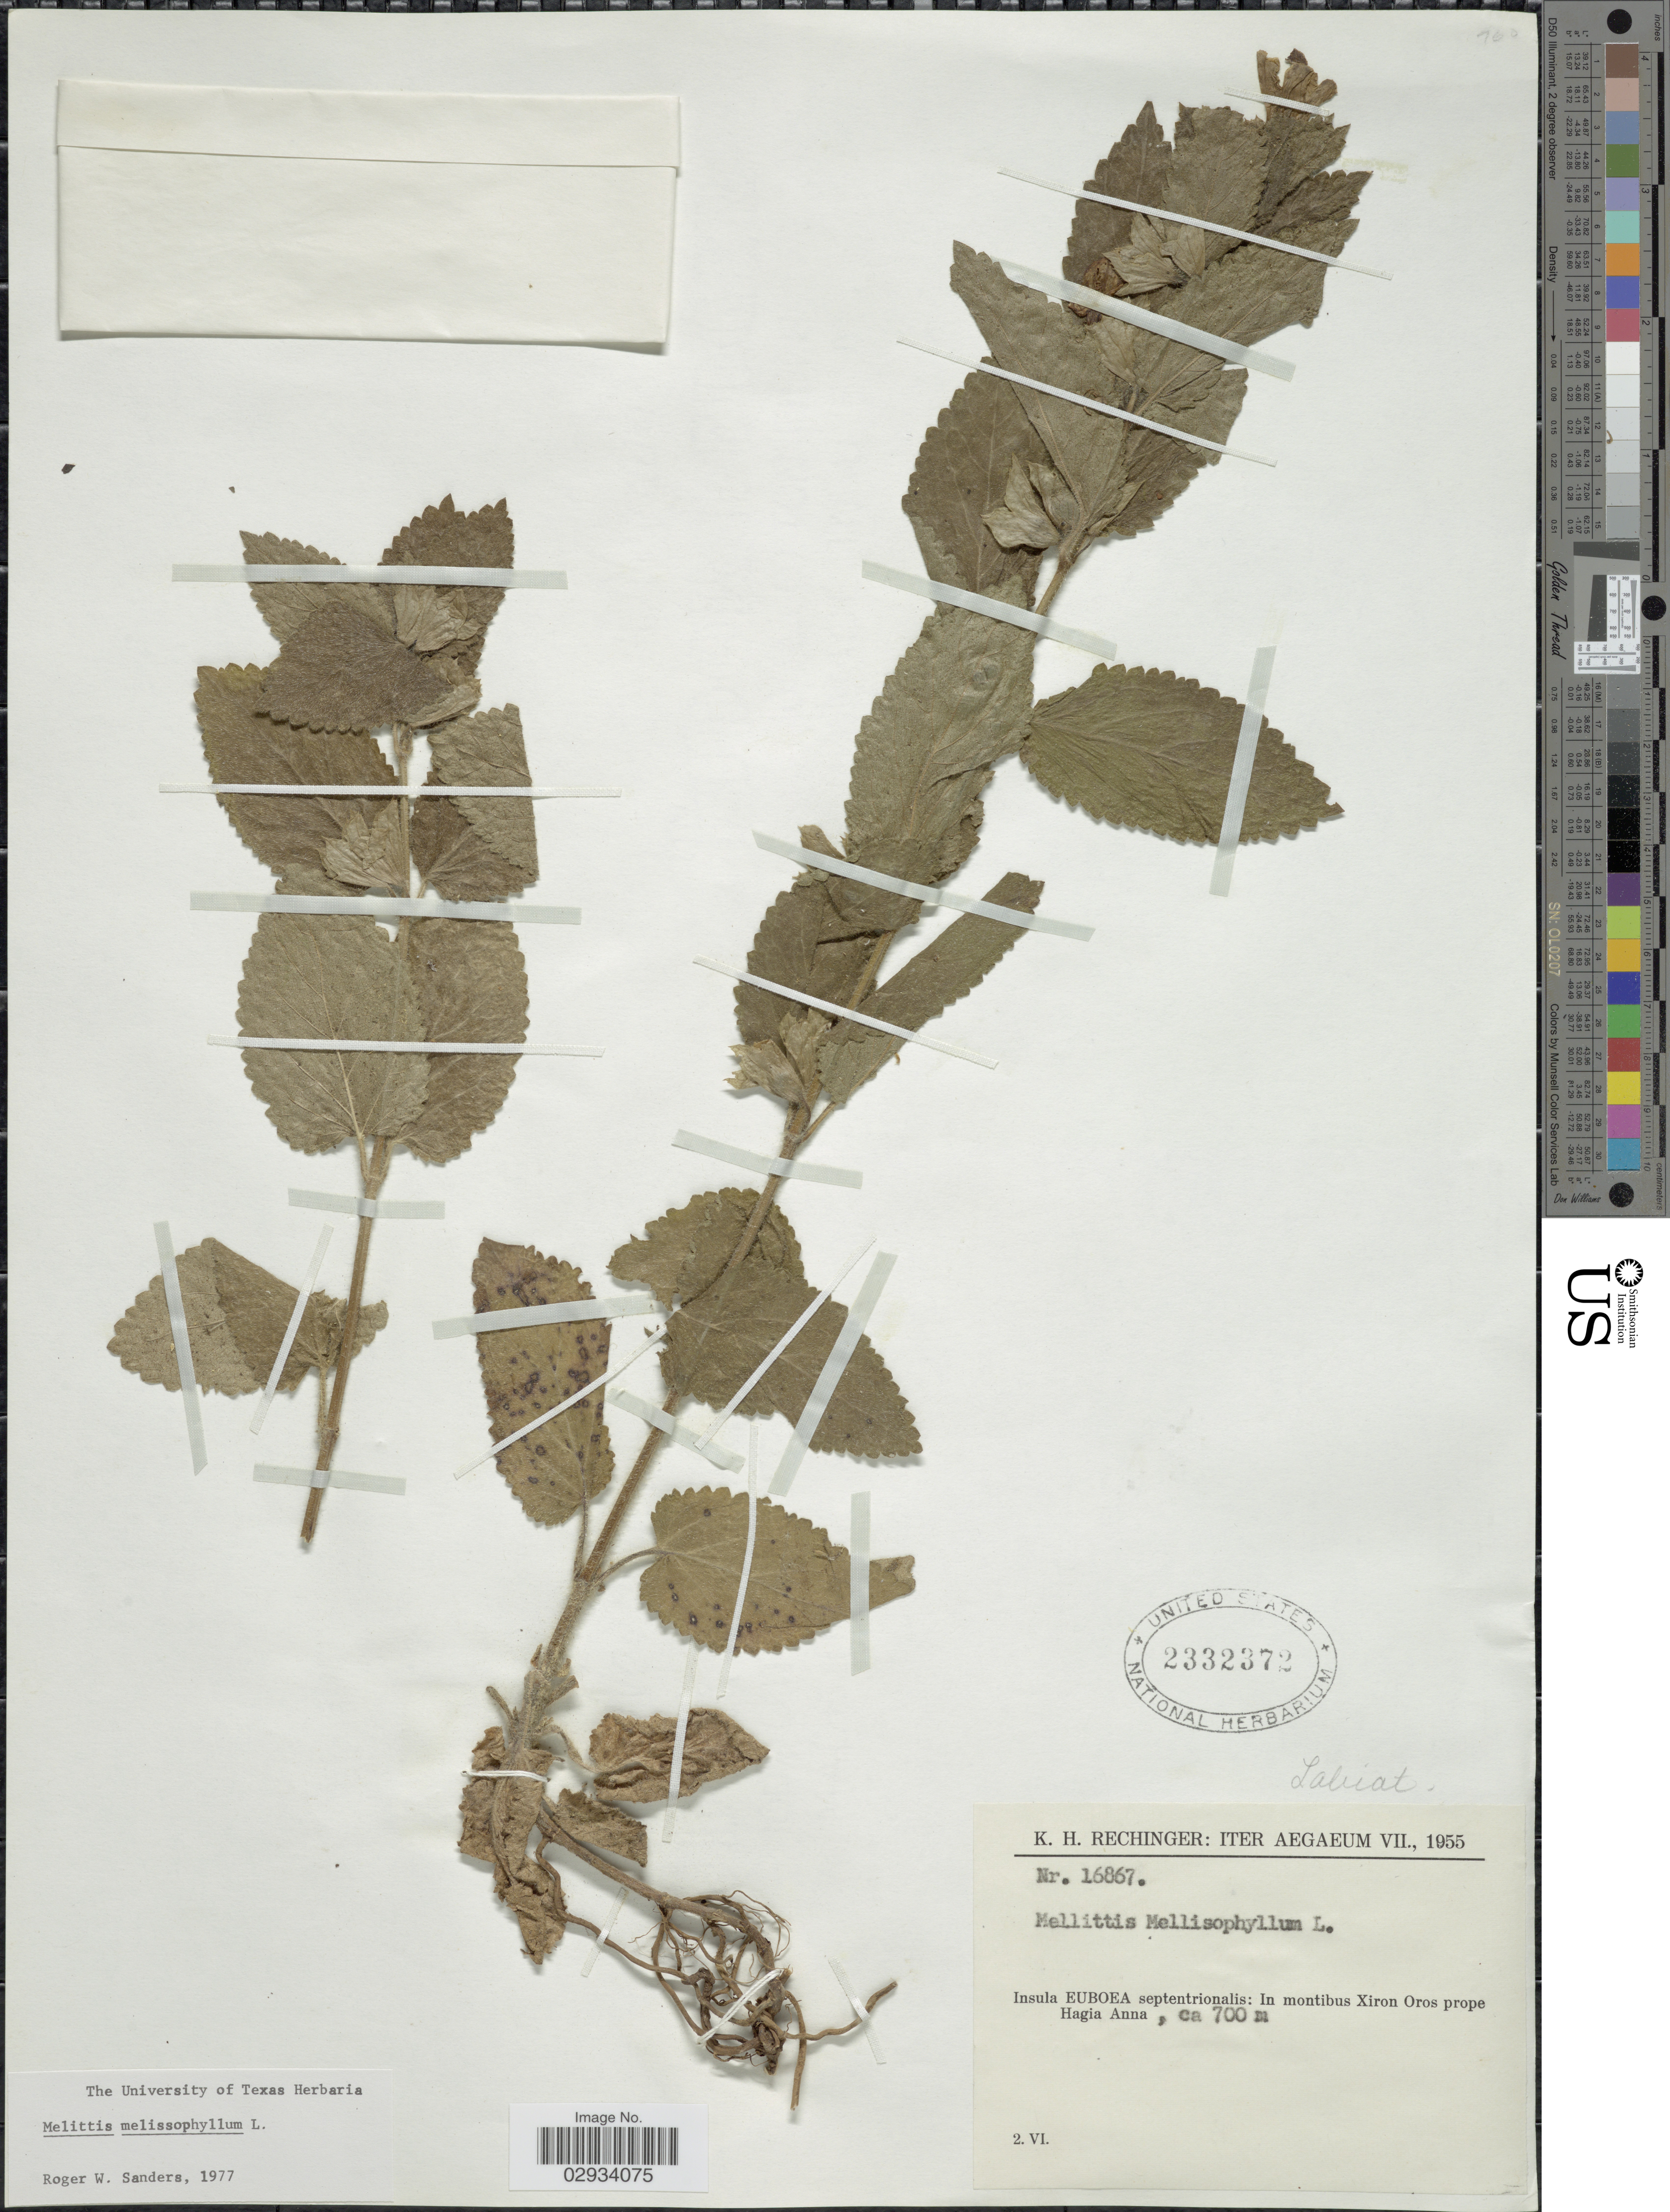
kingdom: Plantae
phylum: Tracheophyta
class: Magnoliopsida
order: Lamiales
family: Lamiaceae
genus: Melittis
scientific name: Melittis melissophyllum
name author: L.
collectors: K. H. Rechinger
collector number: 16867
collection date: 1955-06-02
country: Greece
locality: Aegaeum. Insula Euboea septentrionalis: In montibus Xiron Oros prope Hagia Anna.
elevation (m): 700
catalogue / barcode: US 2332372